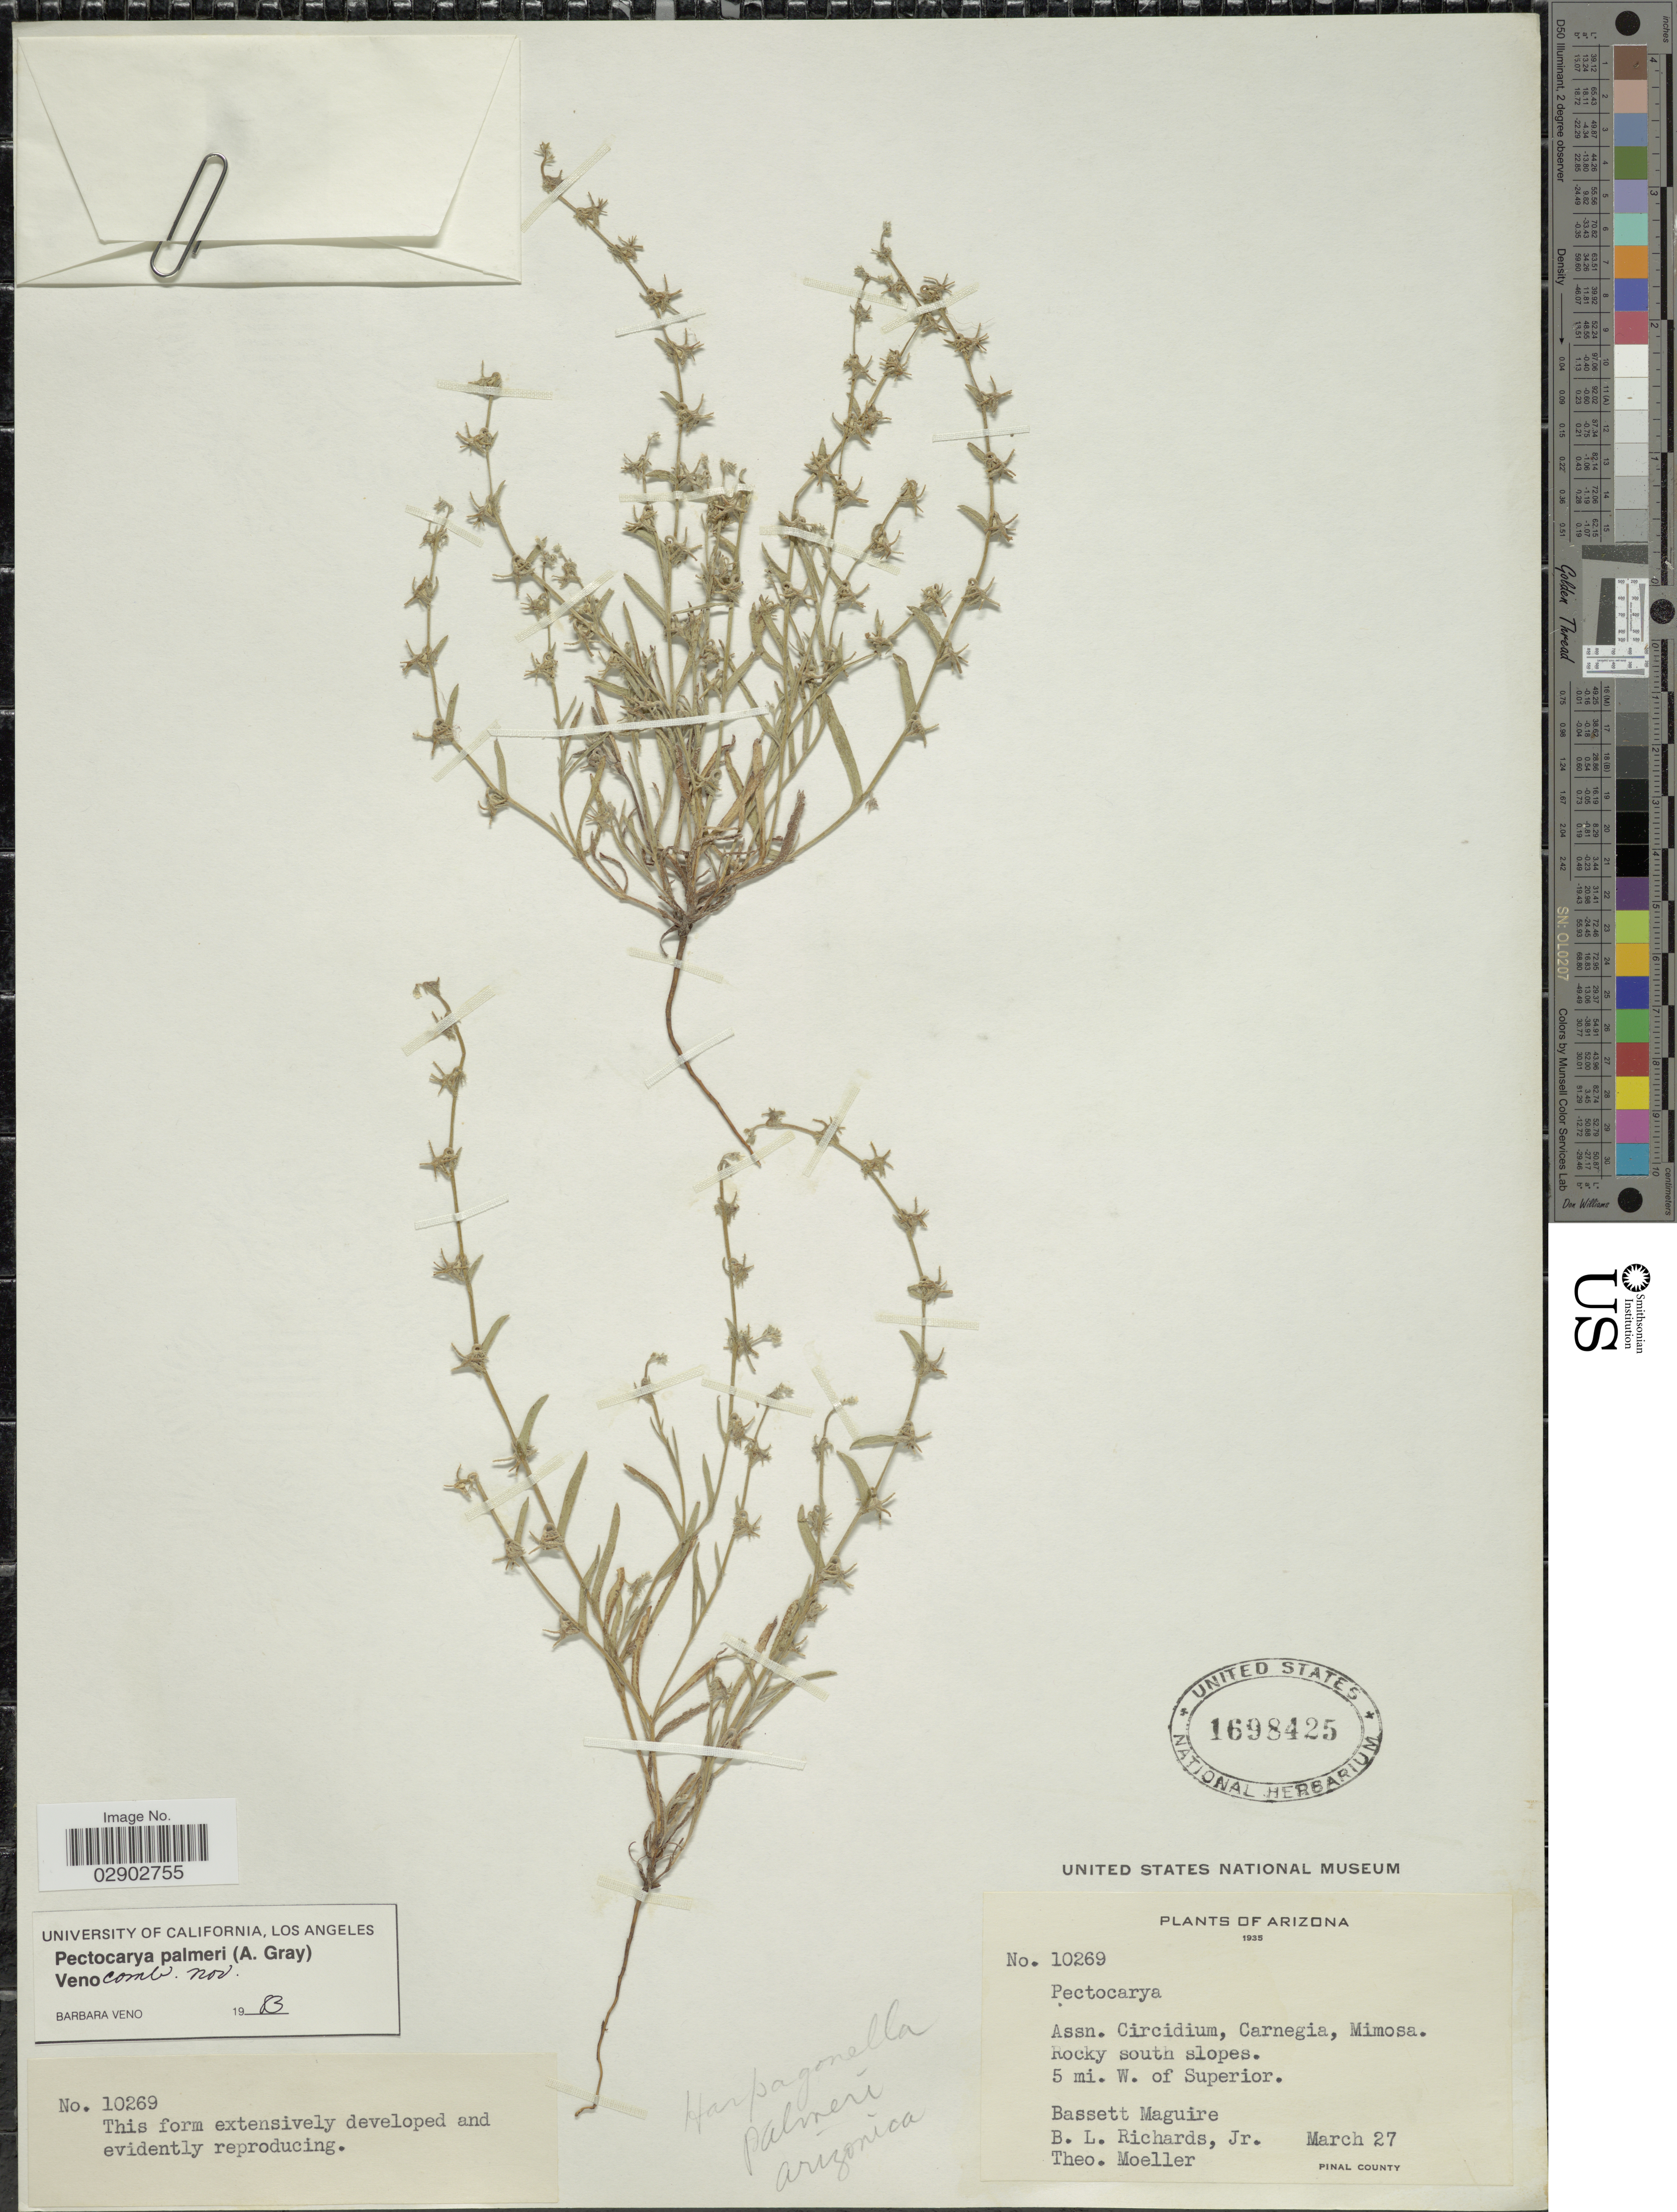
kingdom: Plantae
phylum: Tracheophyta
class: Magnoliopsida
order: Boraginales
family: Boraginaceae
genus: Harpagonella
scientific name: Harpagonella palmeri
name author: A. Gray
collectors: B. Maguire, B. Richards & T. Moeller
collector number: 10269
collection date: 1935-03-27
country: United States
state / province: Arizona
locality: Rocky south slopes. 5 mi. W. of Superior. Pinal County.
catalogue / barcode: US 1698425